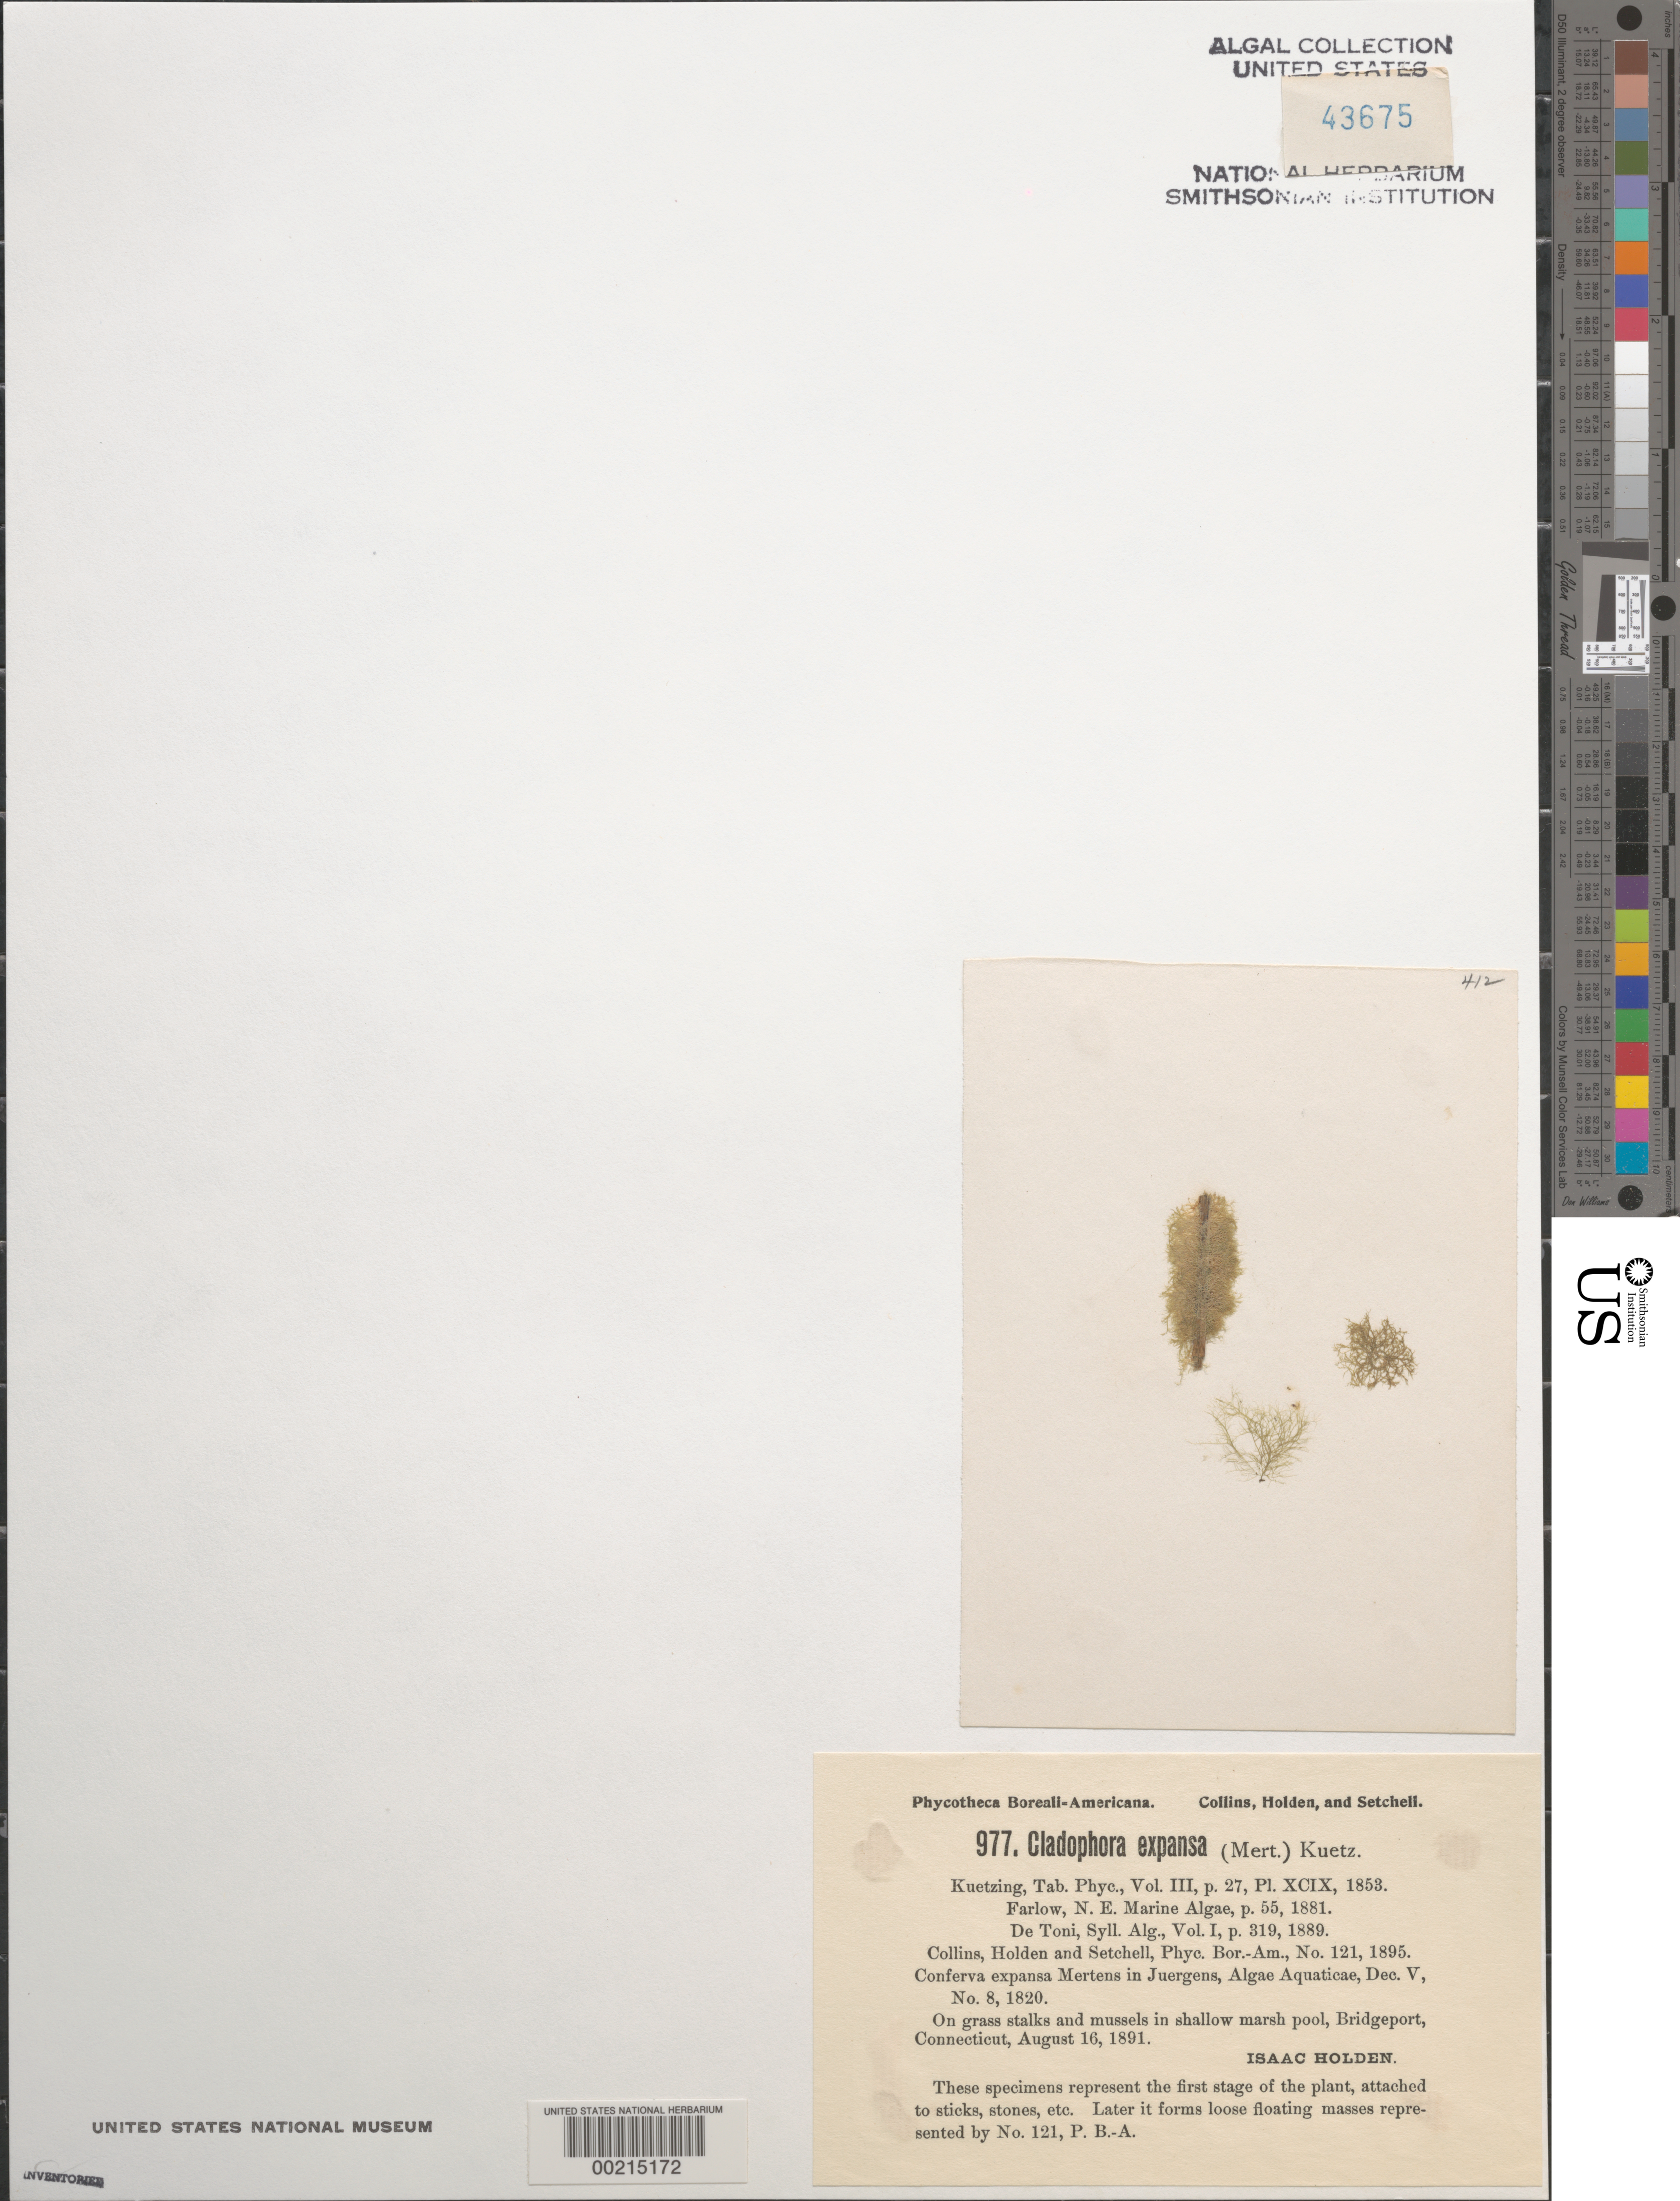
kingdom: Plantae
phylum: Chlorophyta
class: Ulvophyceae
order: Cladophorales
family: Cladophoraceae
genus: Cladophora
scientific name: Cladophora vagabunda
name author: (L.) C. Hoek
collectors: I. Holden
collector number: PB-A 977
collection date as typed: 16 Aug 1891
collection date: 1891-08-16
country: United States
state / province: Connecticut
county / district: Fairfield County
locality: Bridgeport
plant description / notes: Collins, Holden & Setchell, Phycotheca Boreali-Americana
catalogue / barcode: US 43675